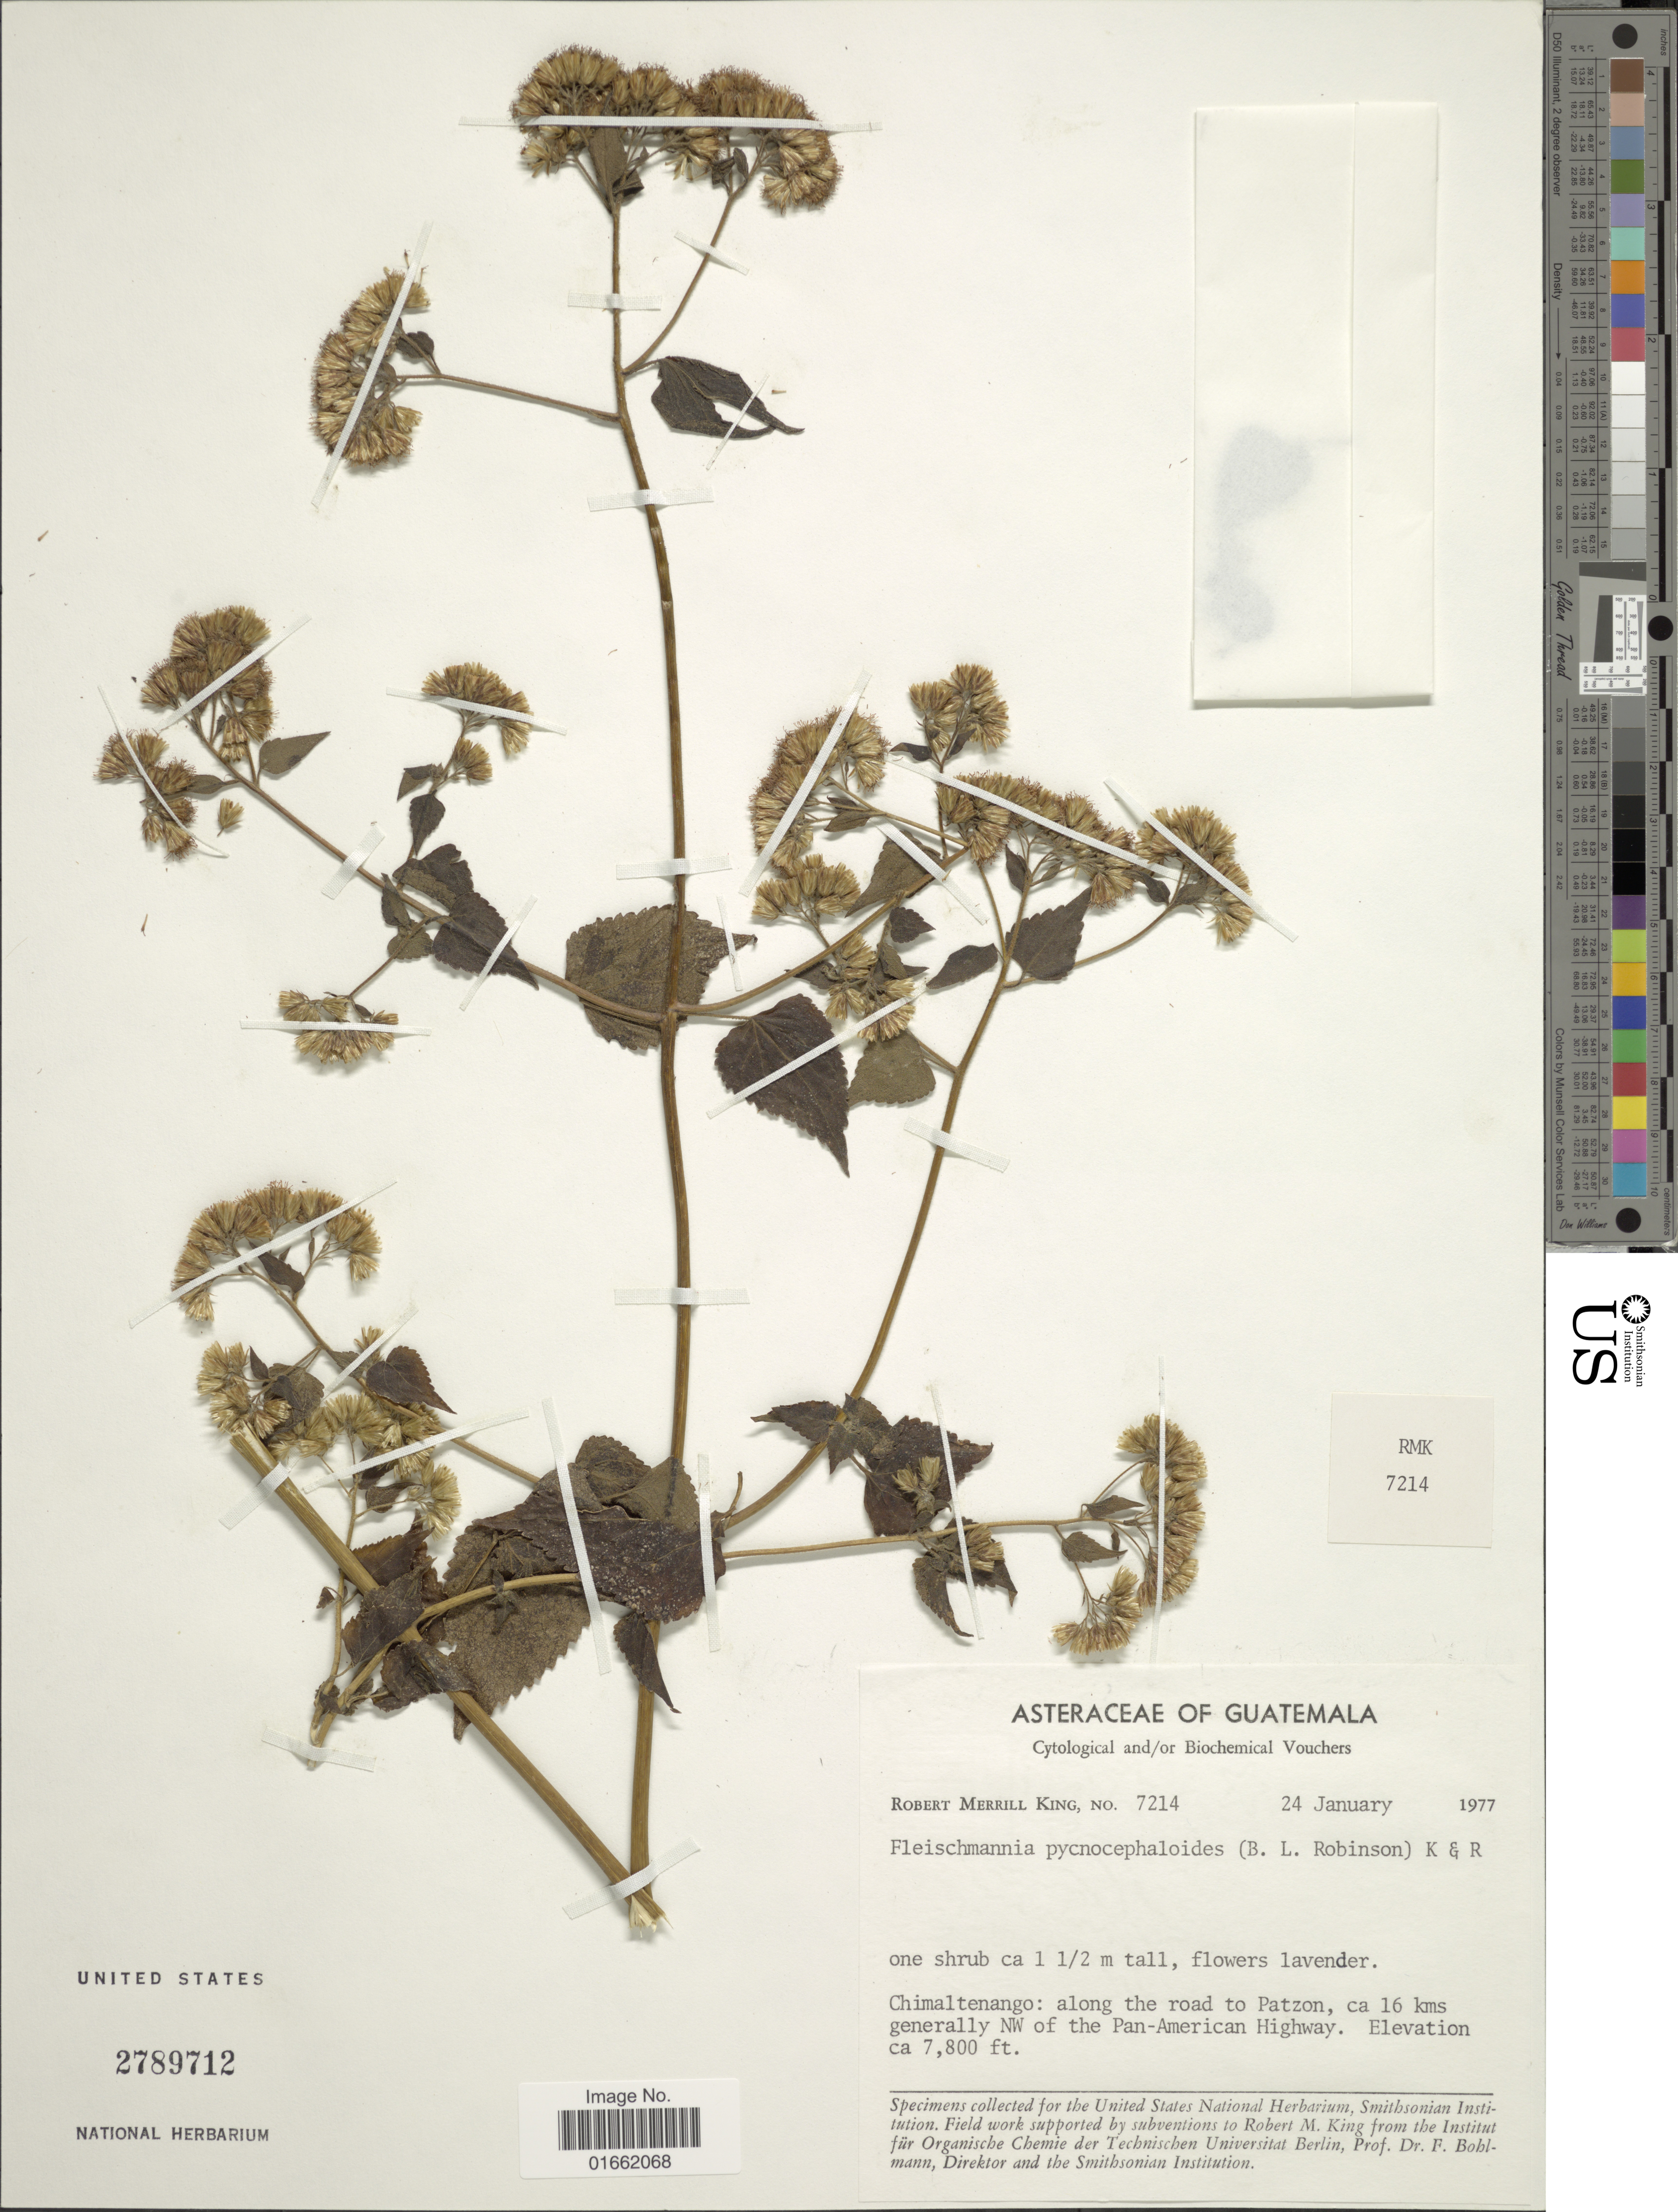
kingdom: Plantae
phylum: Tracheophyta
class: Magnoliopsida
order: Asterales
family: Asteraceae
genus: Fleischmannia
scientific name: Fleischmannia pycnocephaloides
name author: (B.L. Rob.) R.M. King & H. Rob.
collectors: R. M. King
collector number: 7214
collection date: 1977-01-24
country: Guatemala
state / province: Chimaltenango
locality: Chimaltenango: along the road to Patzon, ca 16 kms generally NW of the Pan-American Highway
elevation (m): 2377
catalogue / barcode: US 2789712